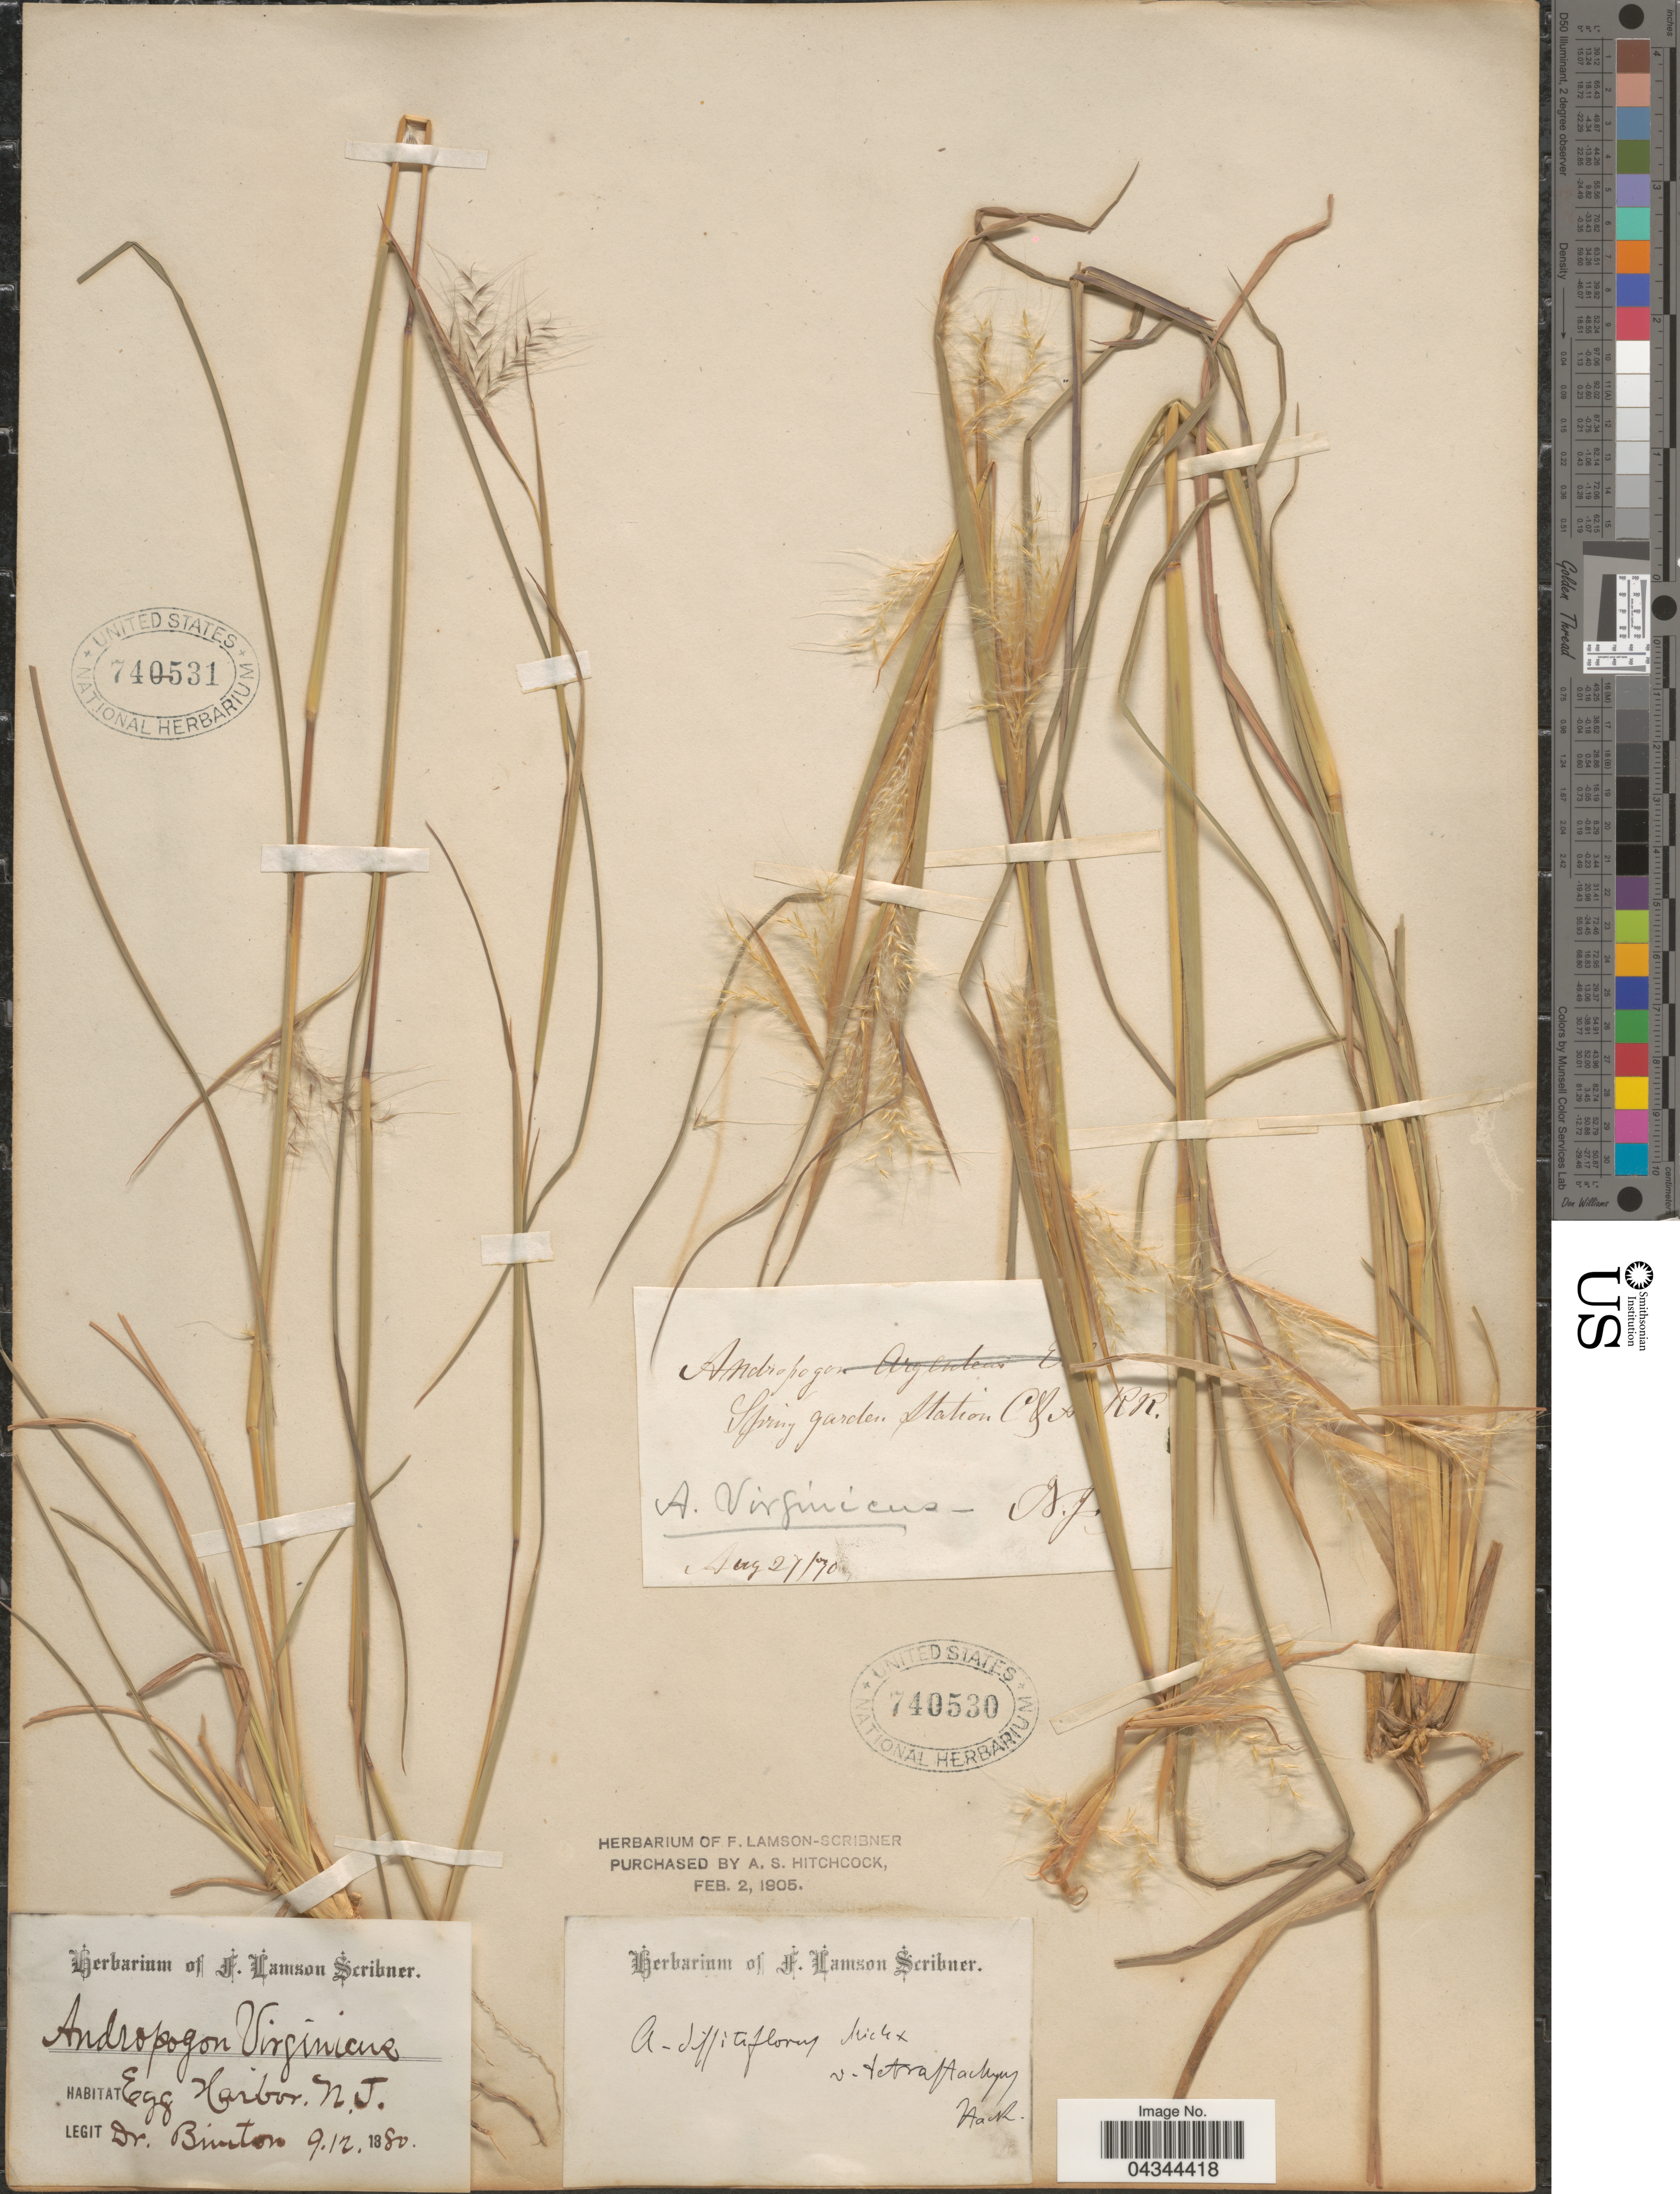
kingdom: Plantae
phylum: Tracheophyta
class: Liliopsida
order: Poales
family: Poaceae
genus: Andropogon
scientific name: Andropogon virginicus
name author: L.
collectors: Burton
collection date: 1880-09-12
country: United States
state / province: New Jersey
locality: Egg Harbor.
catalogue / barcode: US 740530-2